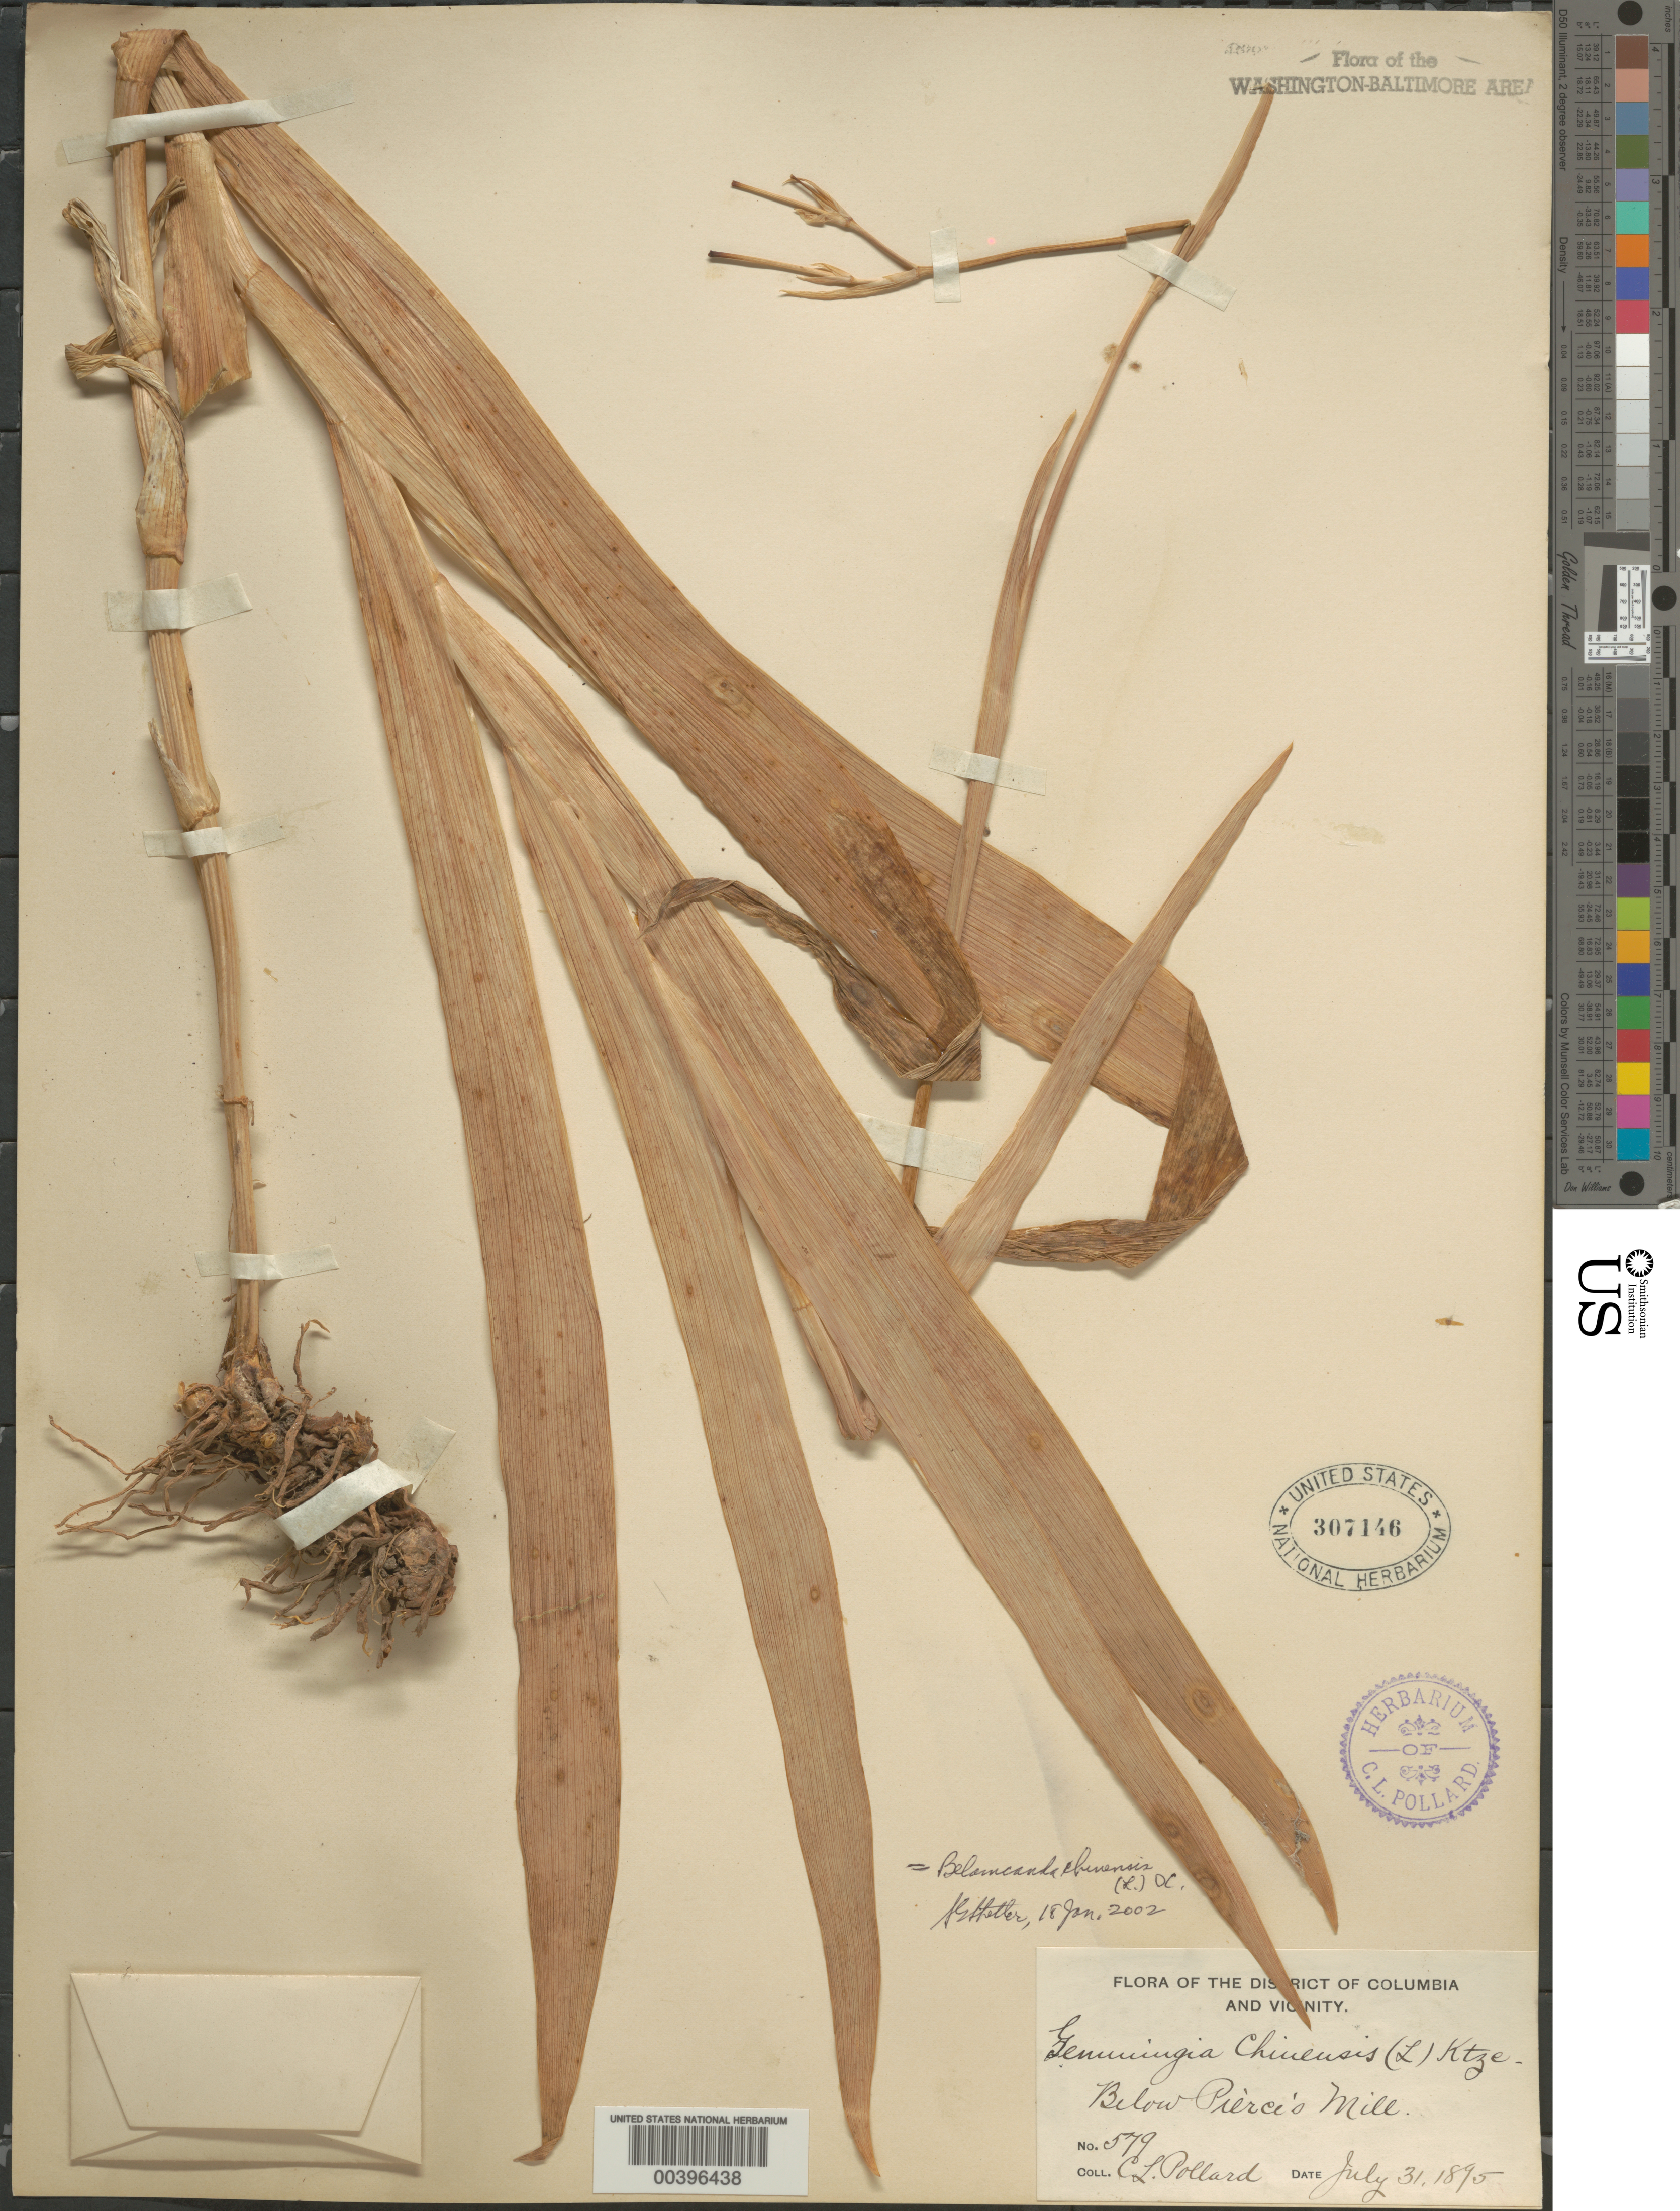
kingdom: Plantae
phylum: Tracheophyta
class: Liliopsida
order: Asparagales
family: Iridaceae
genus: Iris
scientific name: Iris domestica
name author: (L.) Goldblatt & Mabb.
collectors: C. L. Pollard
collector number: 579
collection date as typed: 31 Jul 1895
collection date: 1895-07-31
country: United States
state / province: District of Columbia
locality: Pierce's Mill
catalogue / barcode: US 307146